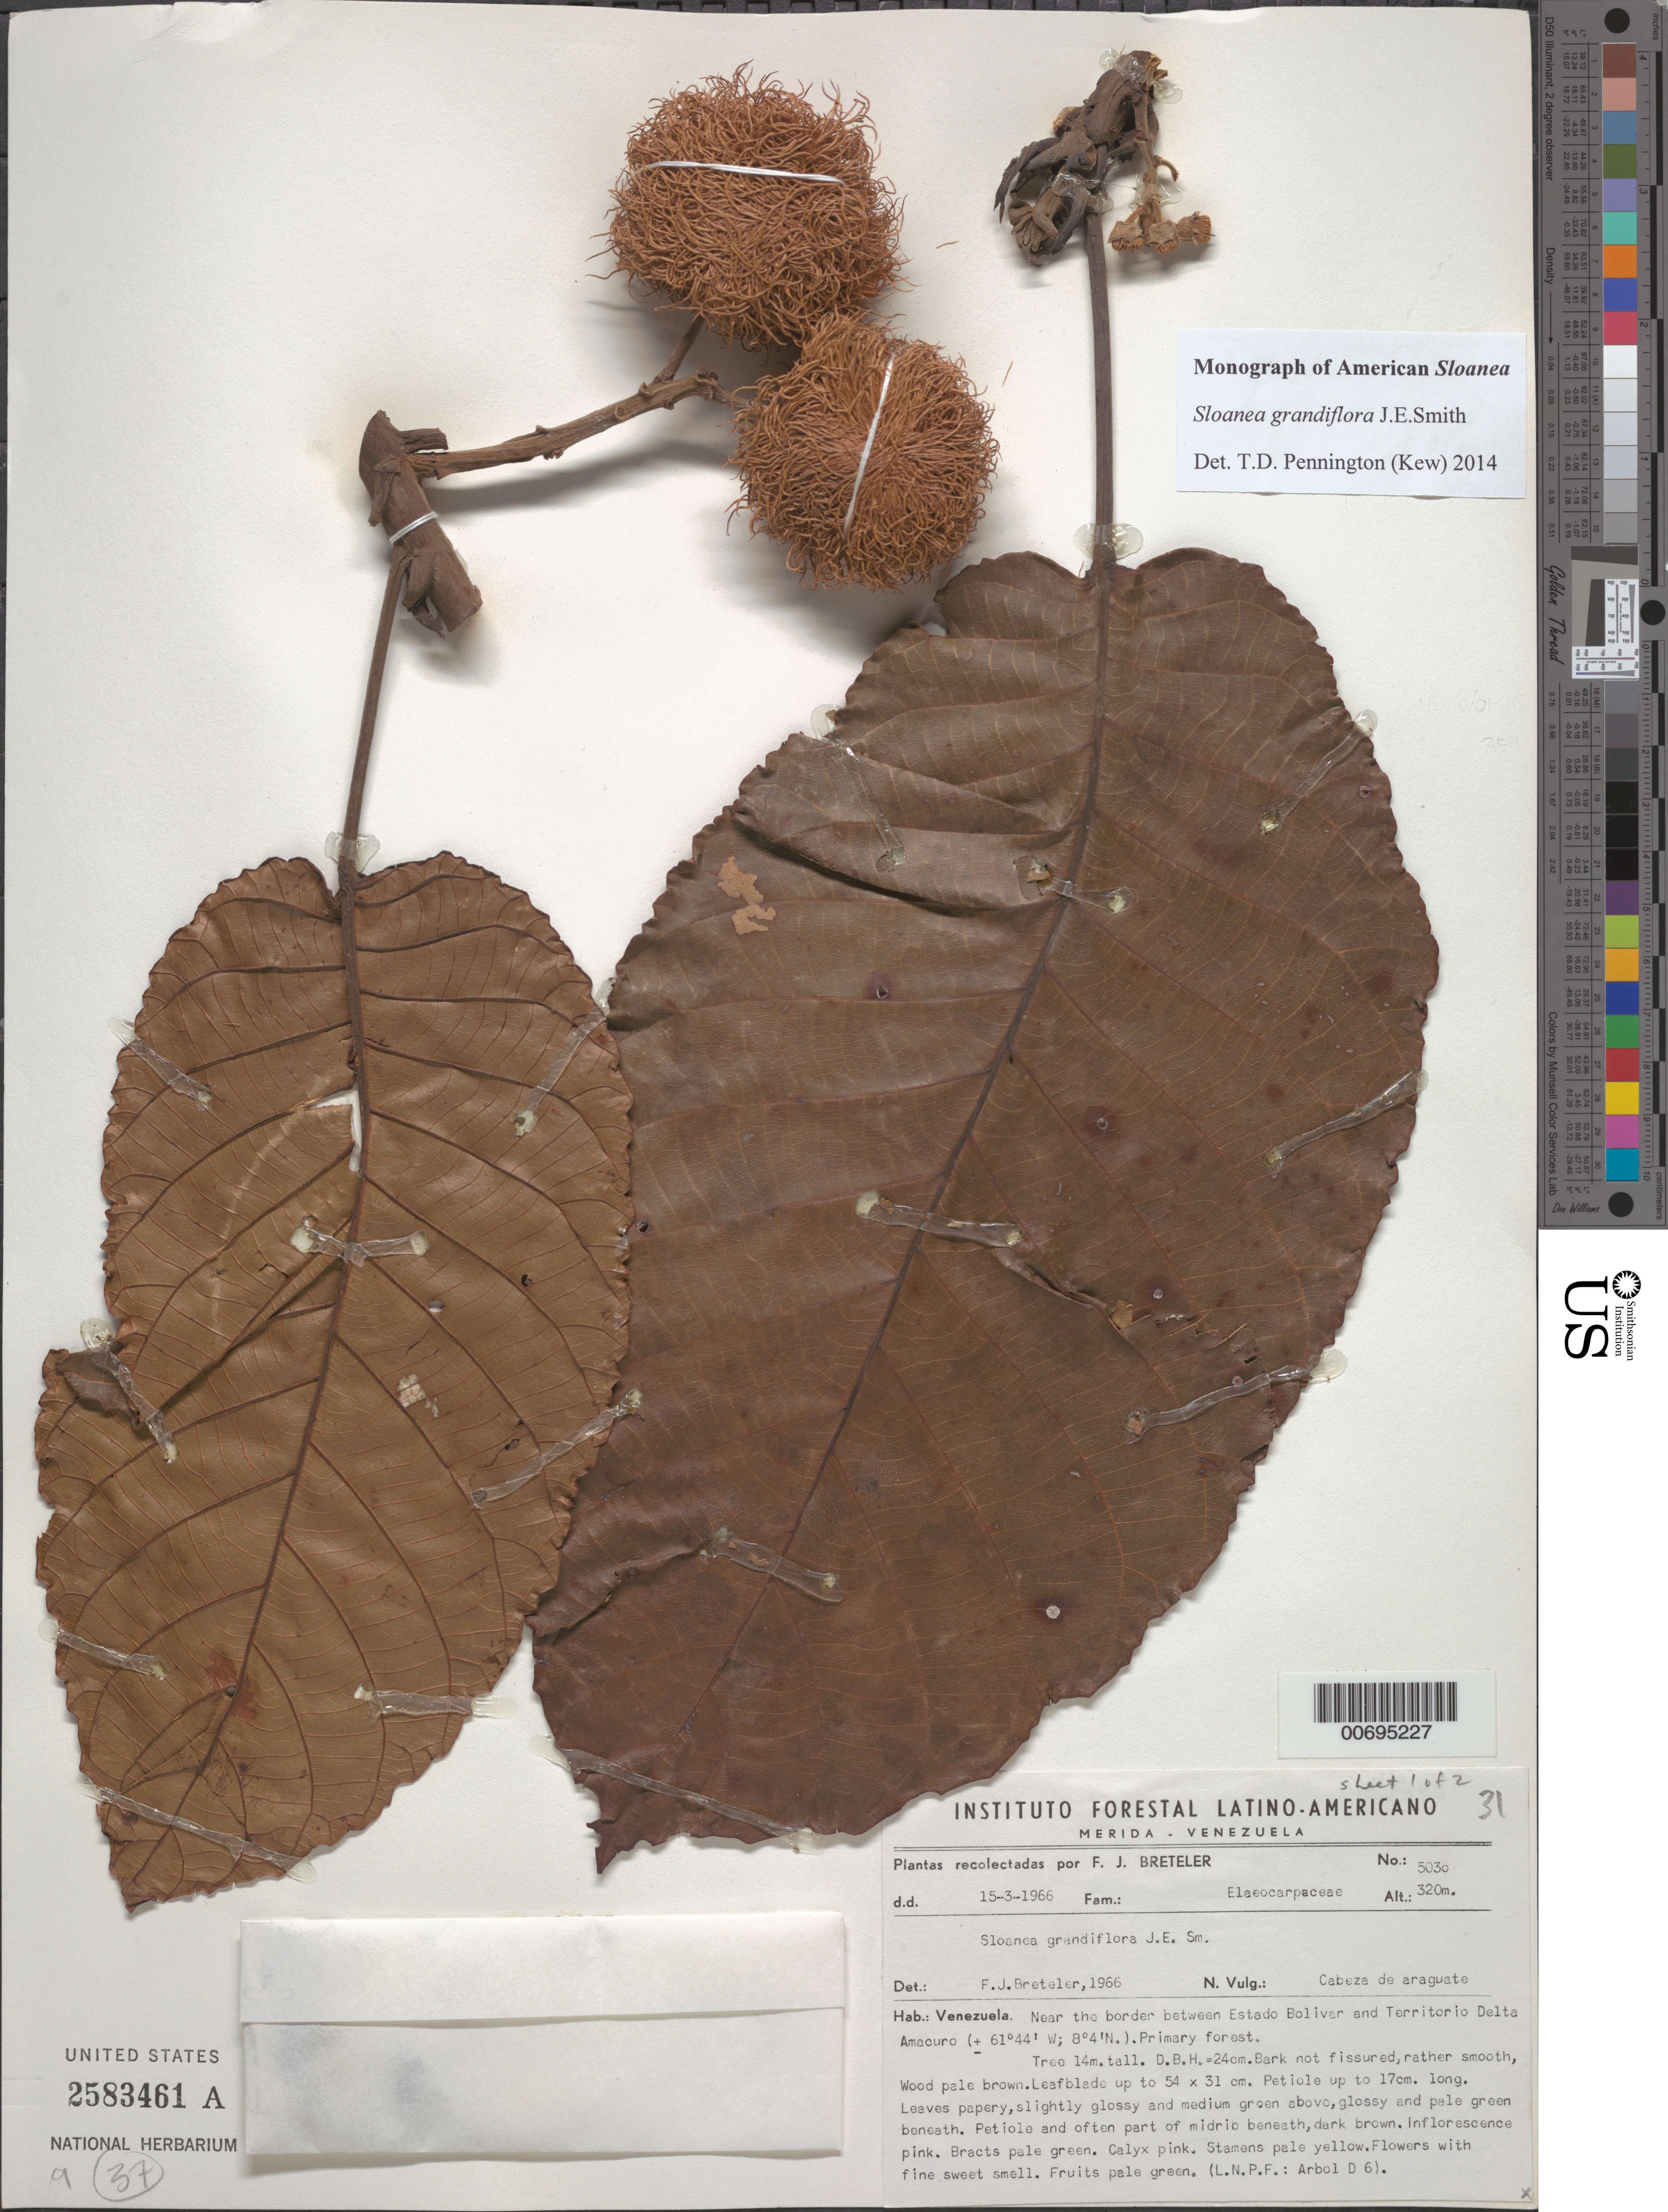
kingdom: Plantae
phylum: Tracheophyta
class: Magnoliopsida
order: Oxalidales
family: Elaeocarpaceae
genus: Sloanea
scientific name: Sloanea grandiflora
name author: Sm.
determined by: Pennington, T. D., (K)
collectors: F. J. Breteler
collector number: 5030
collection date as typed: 15-Mar-66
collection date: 1966-03-15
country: Venezuela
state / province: Bolívar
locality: Río Grande o Toro, near border between Estado Bolívar and Territorío Delta Amacuro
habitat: Primary forest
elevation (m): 320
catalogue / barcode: US 2583461A